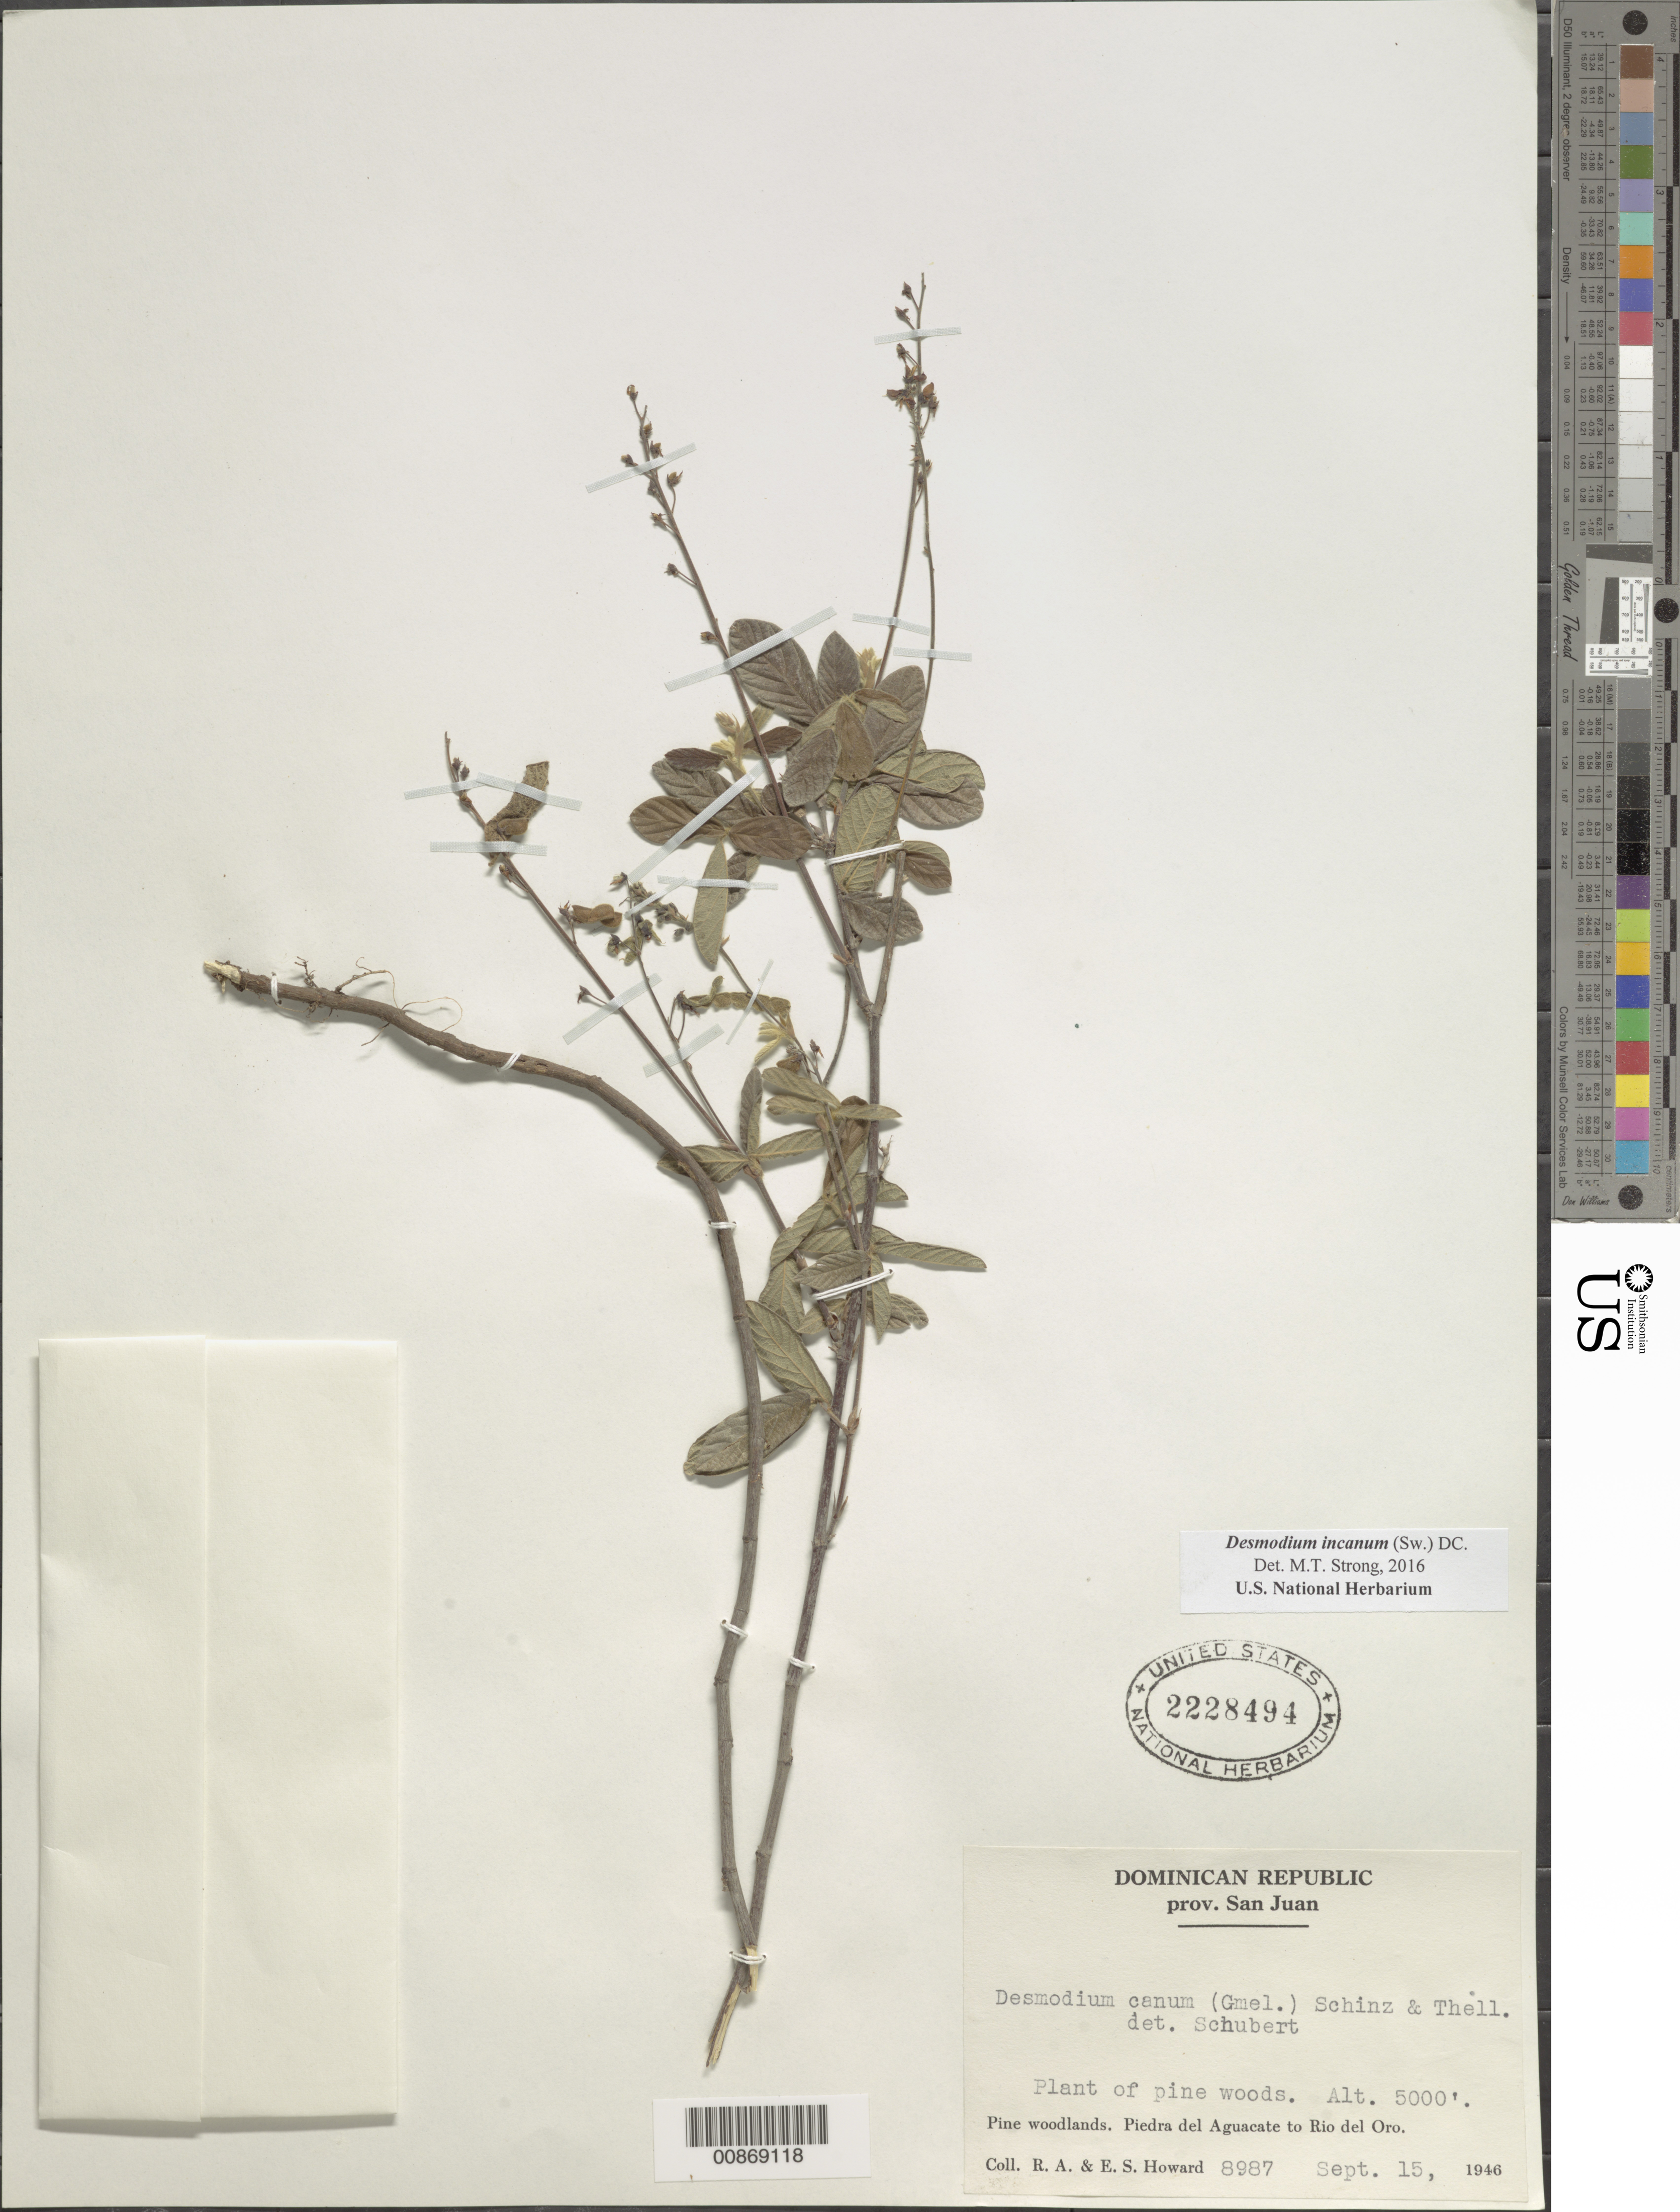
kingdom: Plantae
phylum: Tracheophyta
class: Magnoliopsida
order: Fabales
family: Fabaceae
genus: Desmodium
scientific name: Desmodium incanum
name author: (Sw.) DC.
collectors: R. A. Howard & E. S. Howard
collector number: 8987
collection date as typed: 15 Sep 1946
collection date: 1946-09-15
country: Dominican Republic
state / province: San Juan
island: Hispaniola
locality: Piedra del Aguacate to Río del Oro.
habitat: Plant of pine woods.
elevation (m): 1524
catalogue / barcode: US 2228494